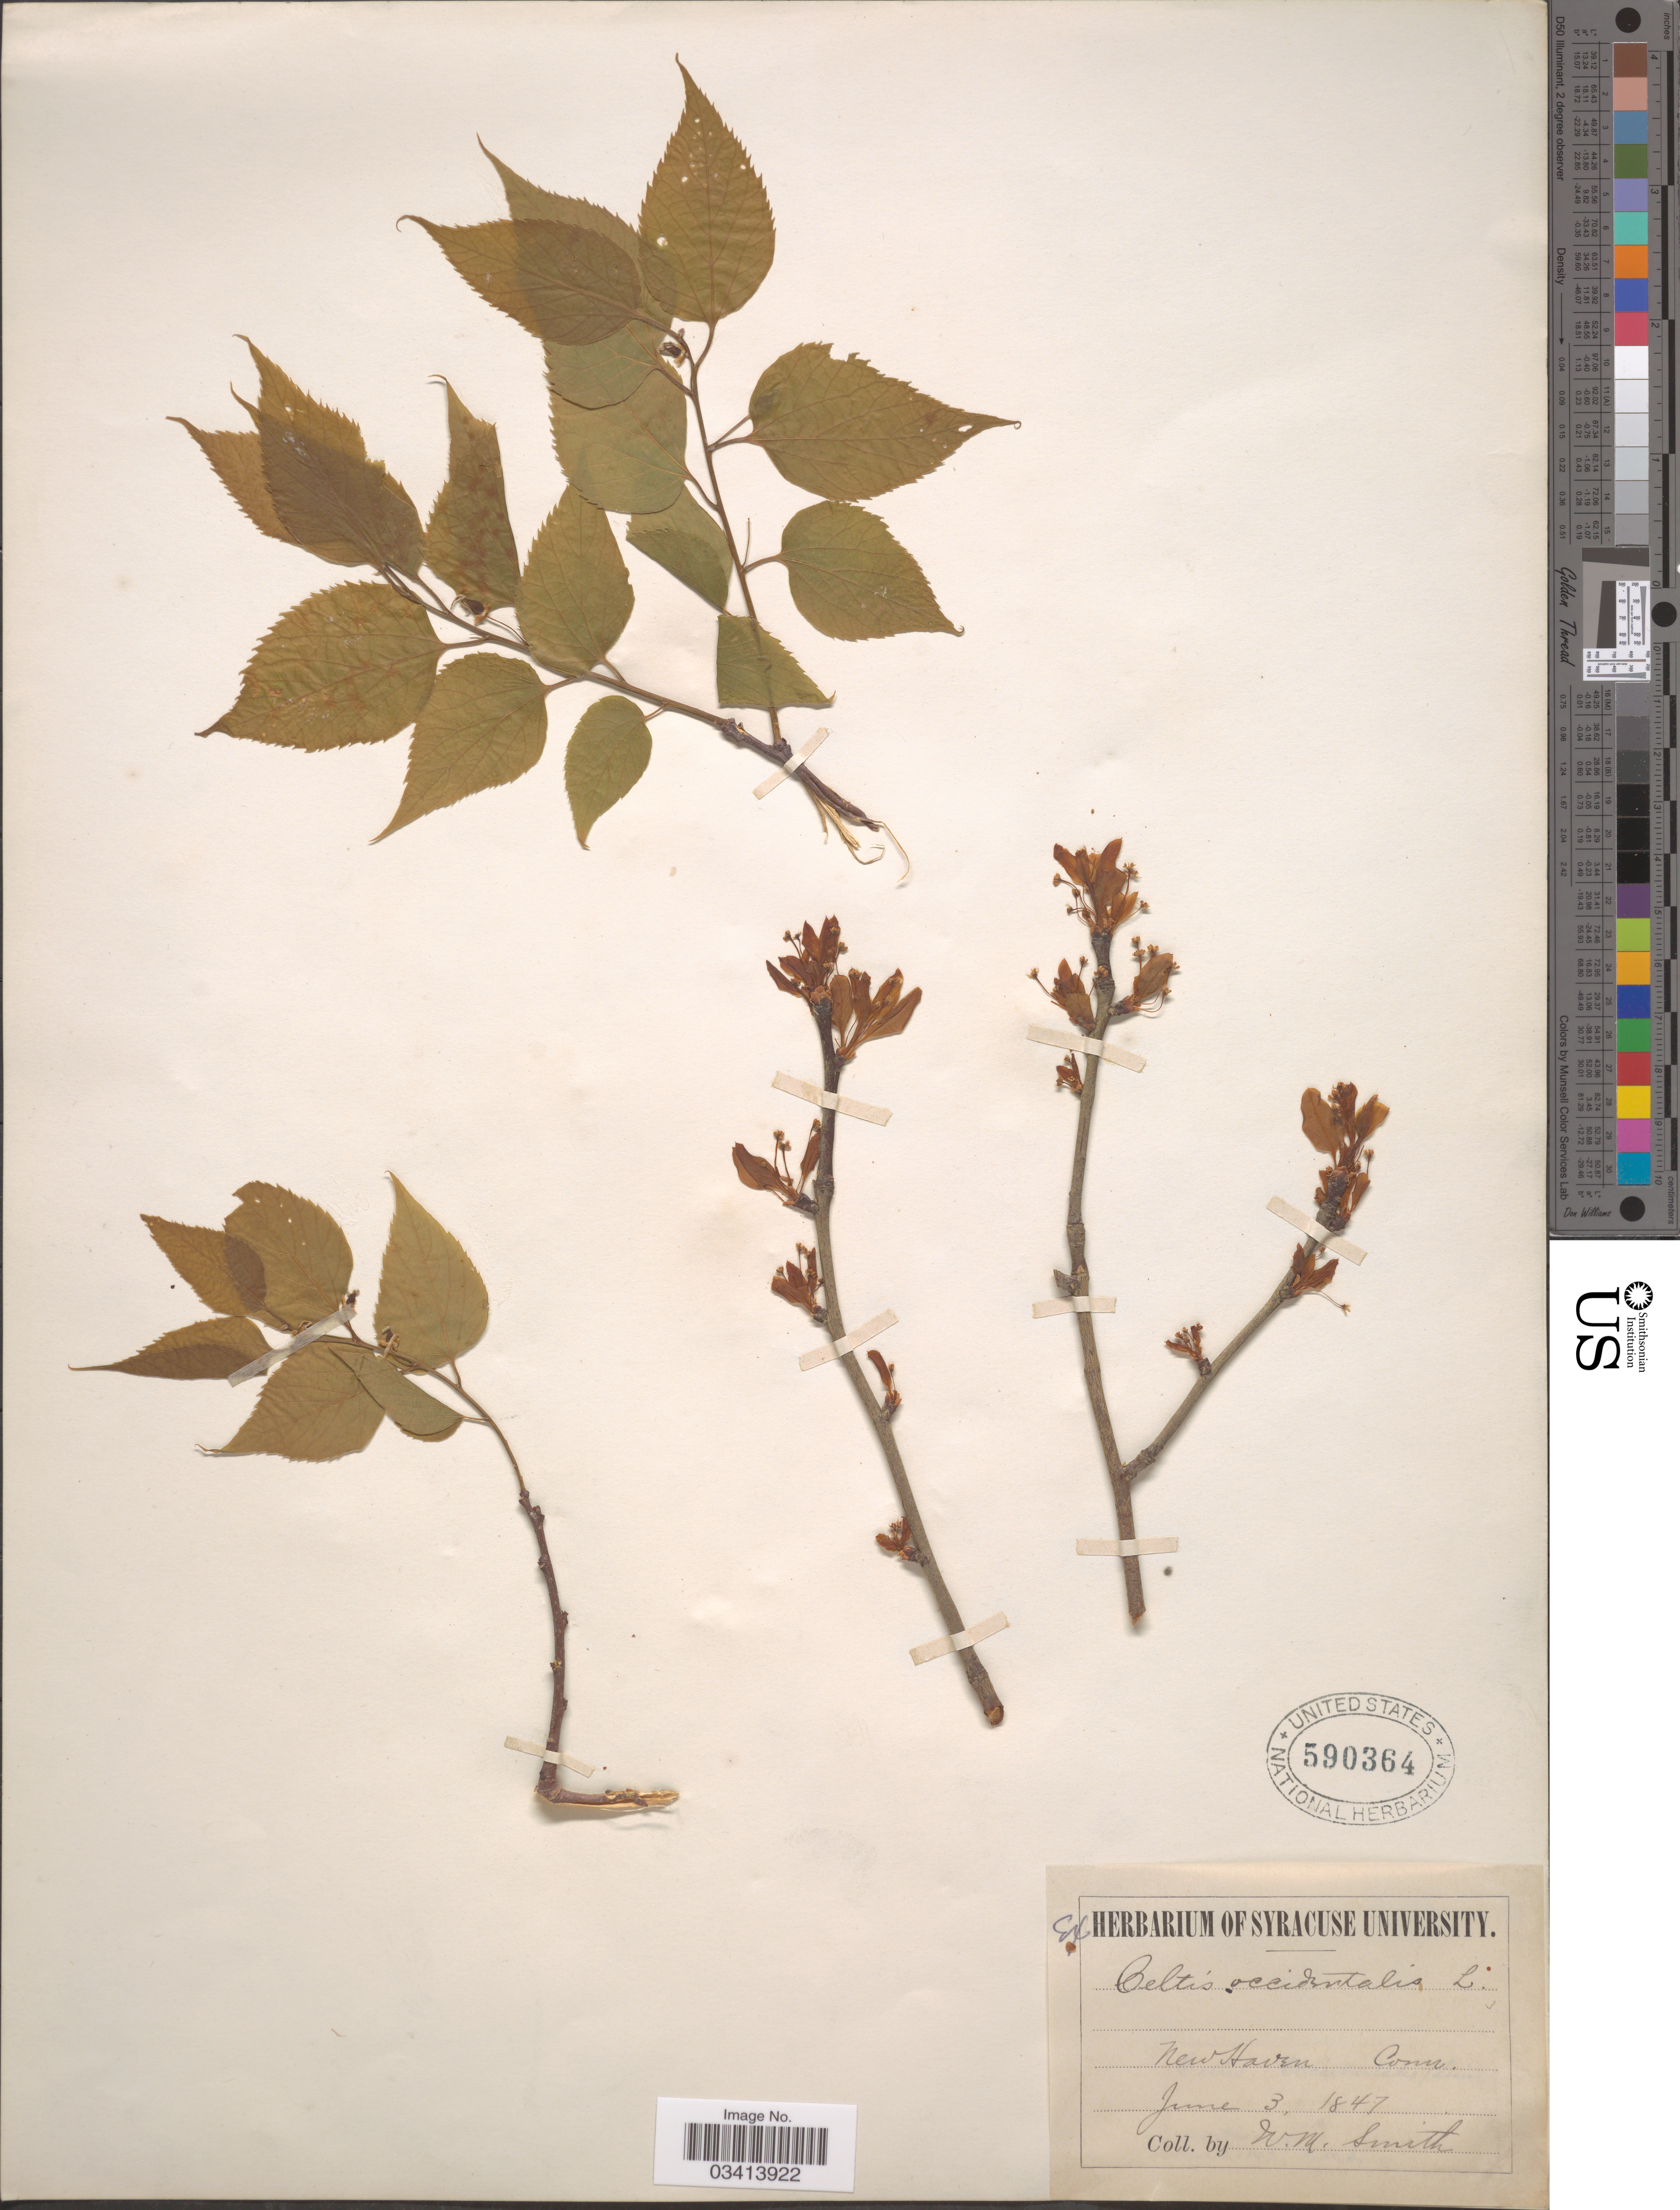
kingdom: Plantae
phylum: Tracheophyta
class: Magnoliopsida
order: Rosales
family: Cannabaceae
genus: Celtis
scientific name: Celtis occidentalis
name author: L.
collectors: W. Smith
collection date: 1847-06-03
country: United States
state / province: Connecticut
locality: New Haven.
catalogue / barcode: US 590364